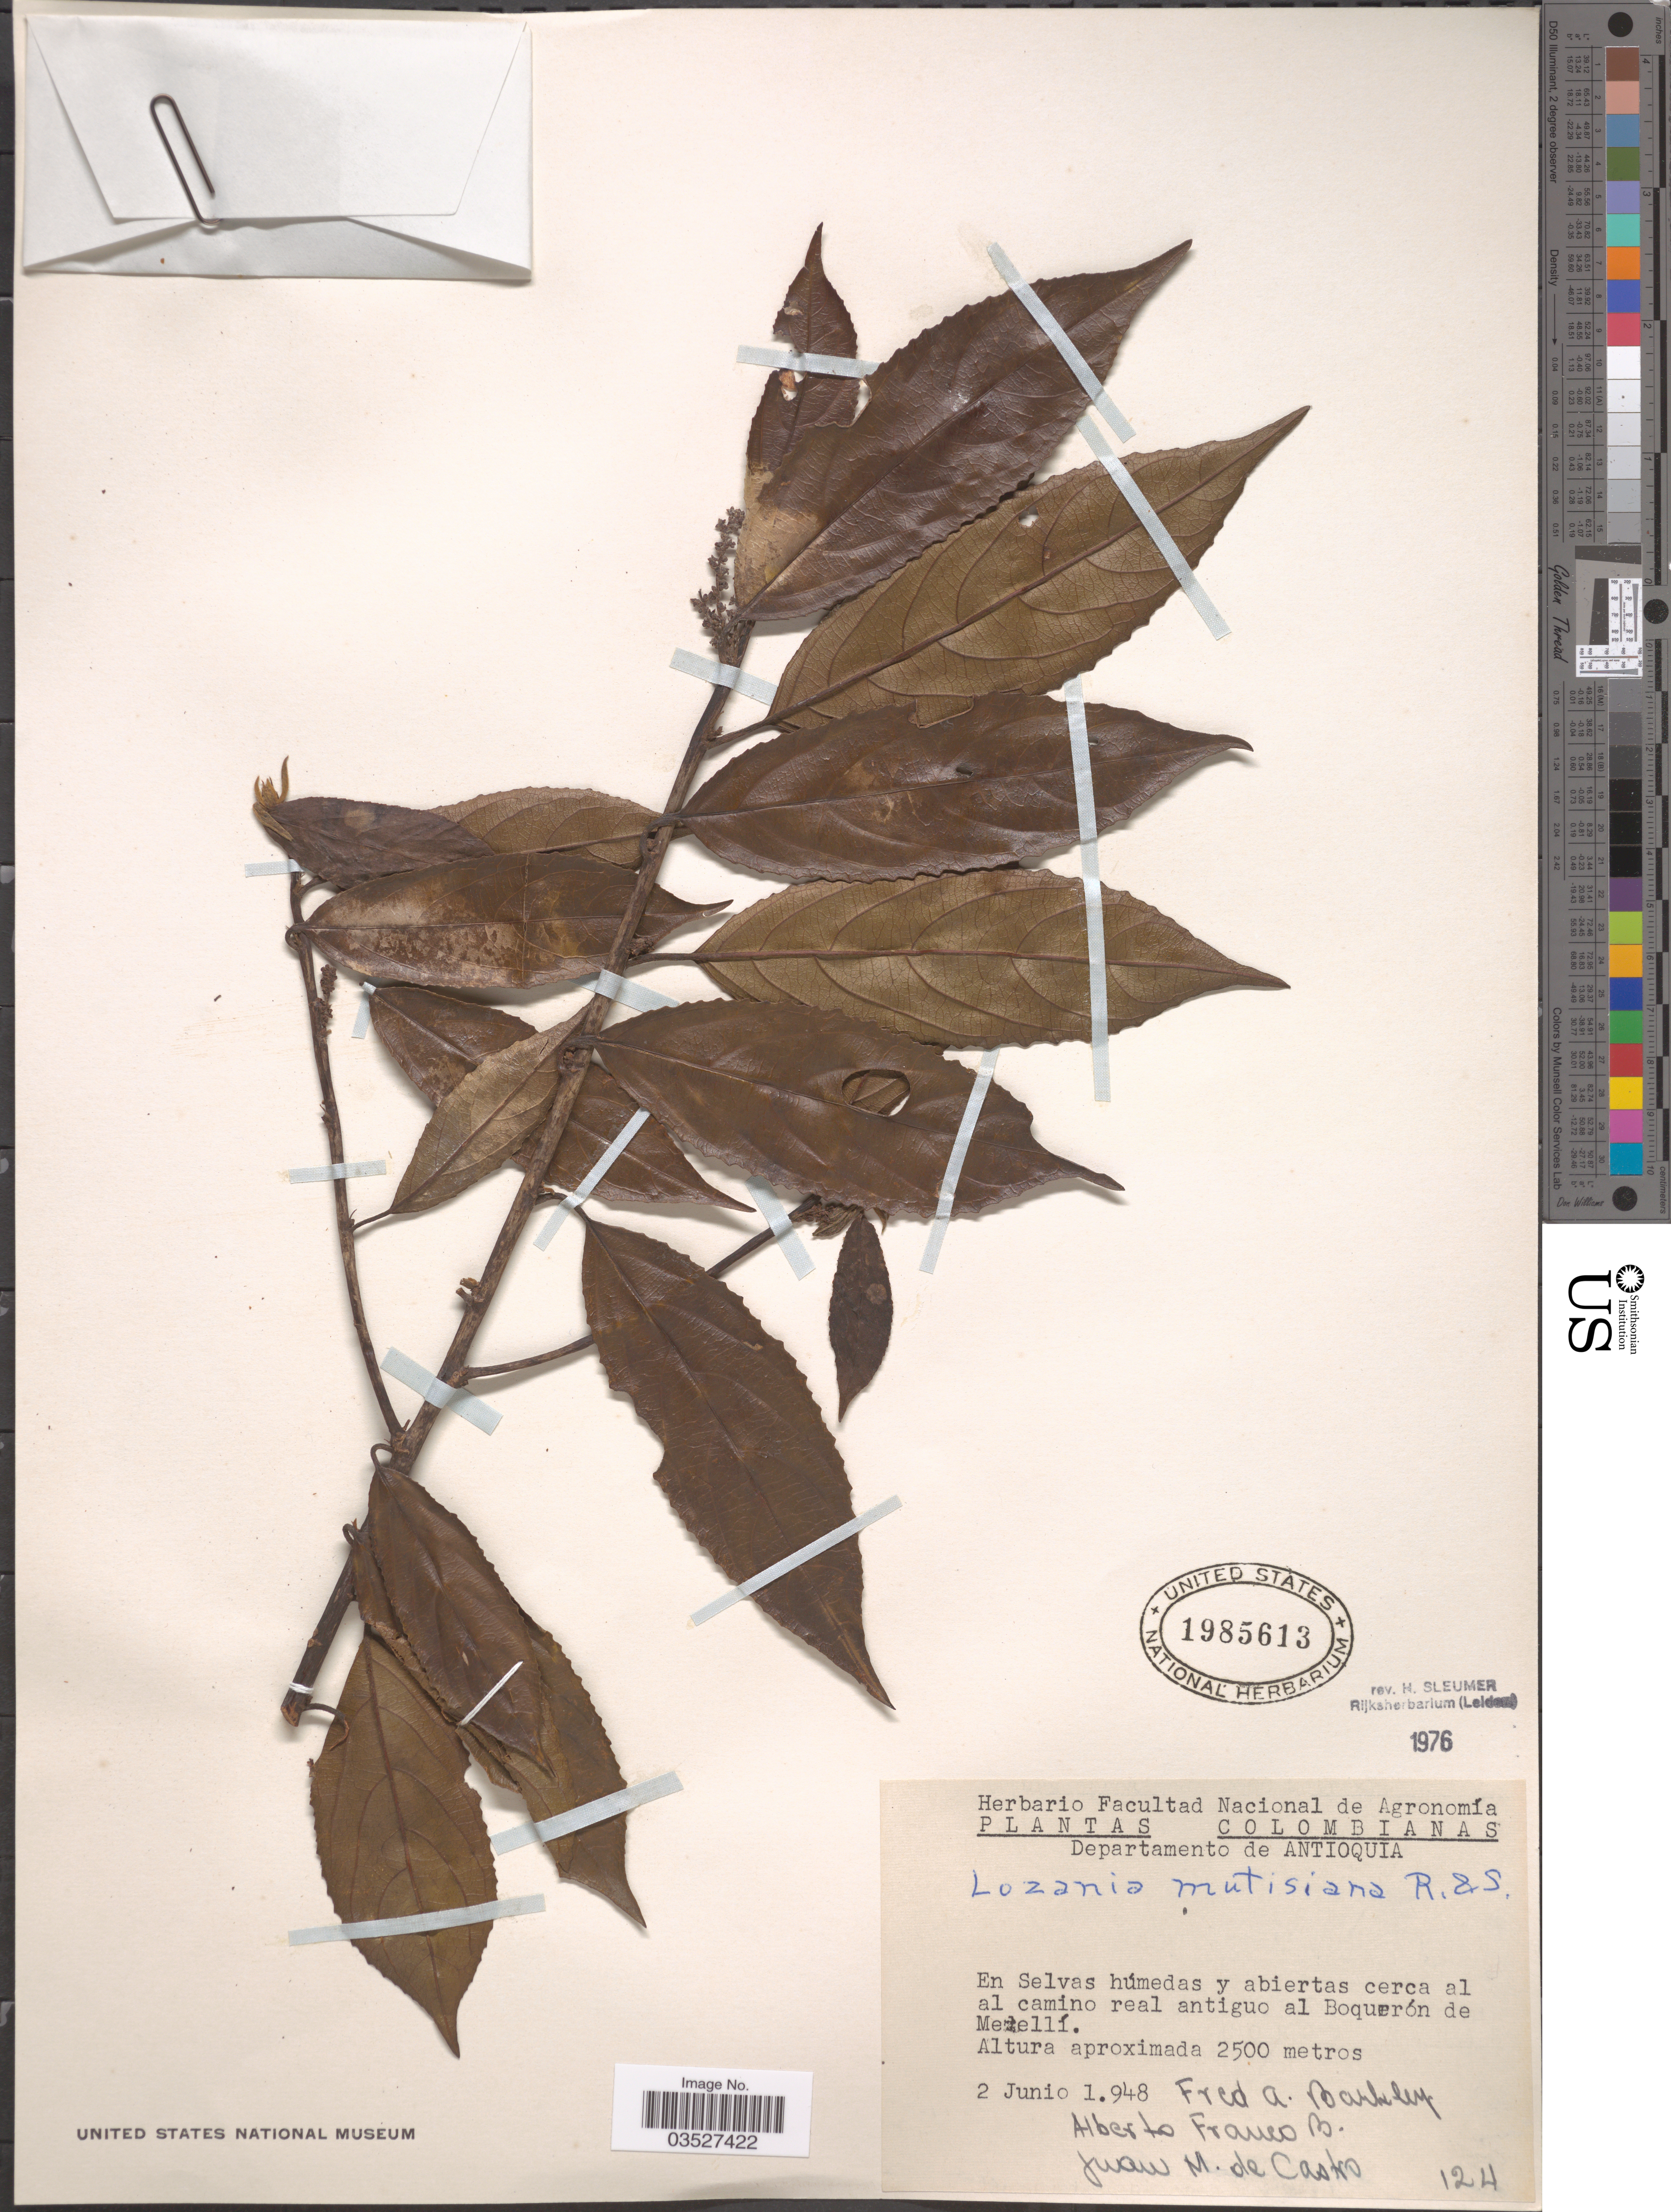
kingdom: Plantae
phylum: Tracheophyta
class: Magnoliopsida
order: Malpighiales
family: Lacistemataceae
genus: Lozania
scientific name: Lozania mutisiana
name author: Schult. in Roem. & Schult.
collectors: F. A. Barkley, A. Franco B. & Castro, J. M.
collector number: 124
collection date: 1948-06-02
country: Colombia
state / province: Antioquia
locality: Departamento de Antioquia. Cerca al camino real antiguo al Boquerón de Medellí.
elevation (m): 2500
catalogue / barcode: US 1985613